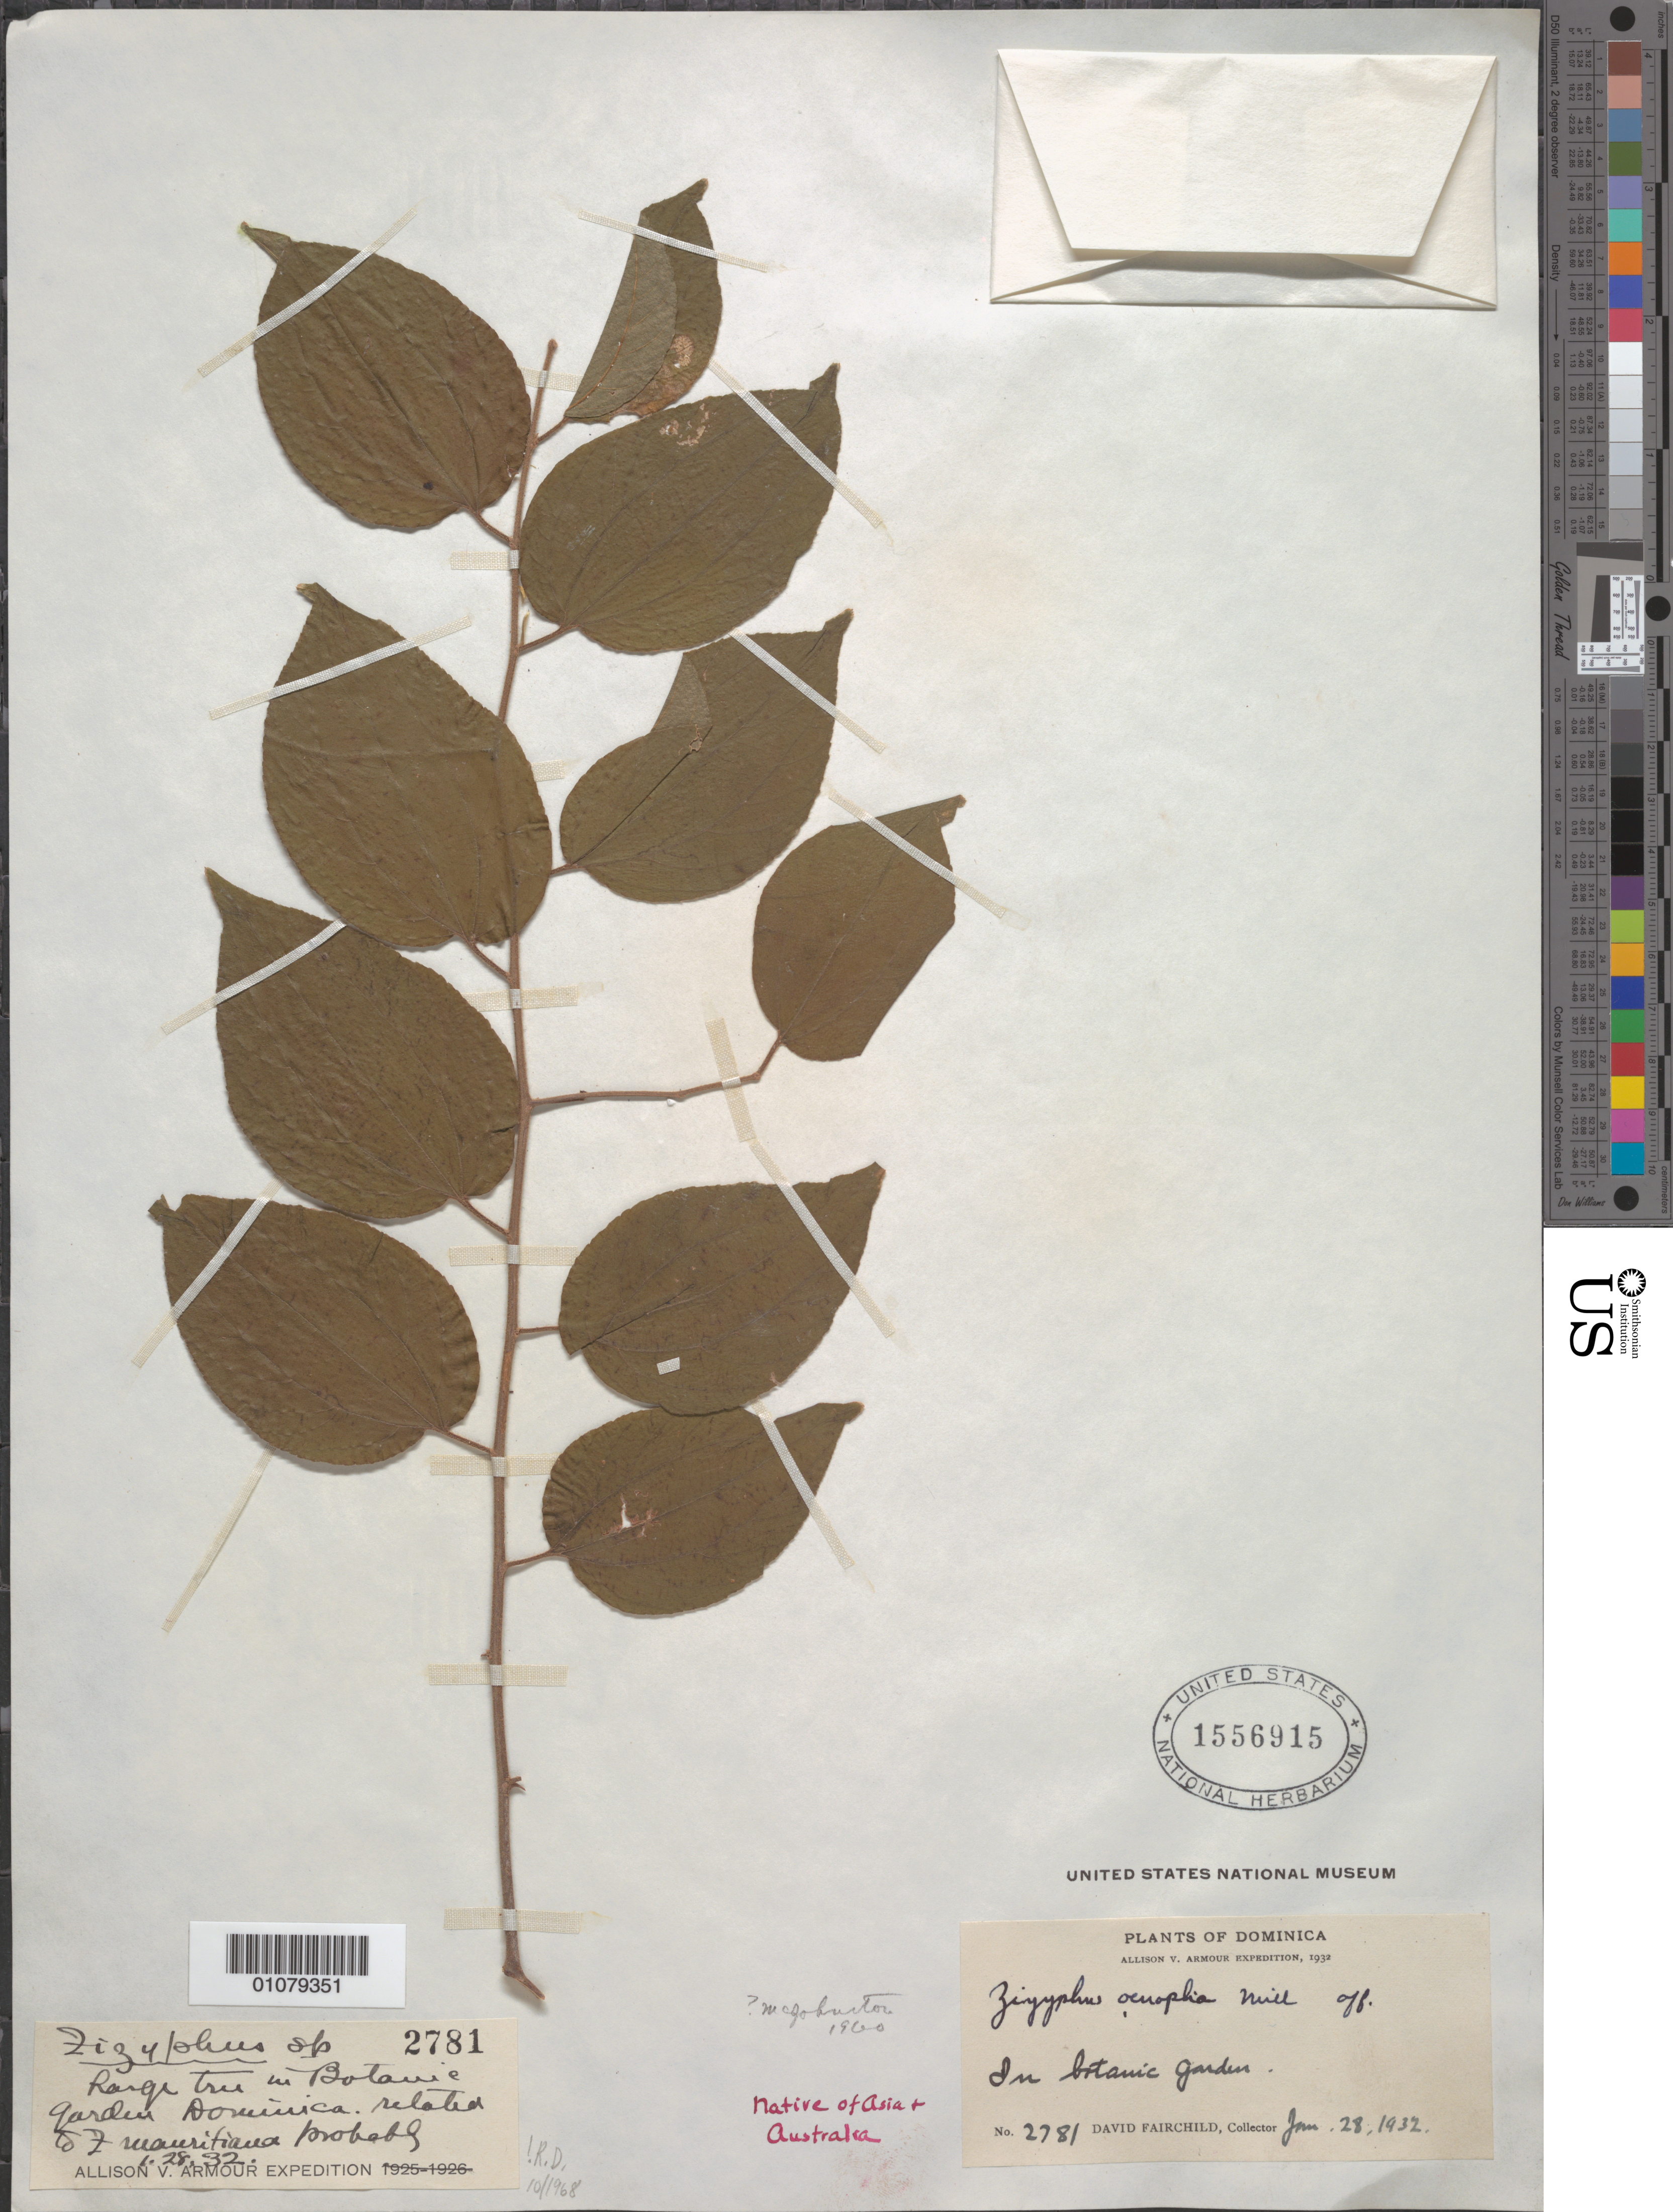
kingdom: Plantae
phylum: Tracheophyta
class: Magnoliopsida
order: Rosales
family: Rhamnaceae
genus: Ziziphus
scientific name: Ziziphus oenopolia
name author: (L.) Mill.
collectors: D. Fairchild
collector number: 2781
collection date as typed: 28 Jan 1932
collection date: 1932-01-28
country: Dominica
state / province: St. George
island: Dominica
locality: In botanic garden.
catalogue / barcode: US 1556915